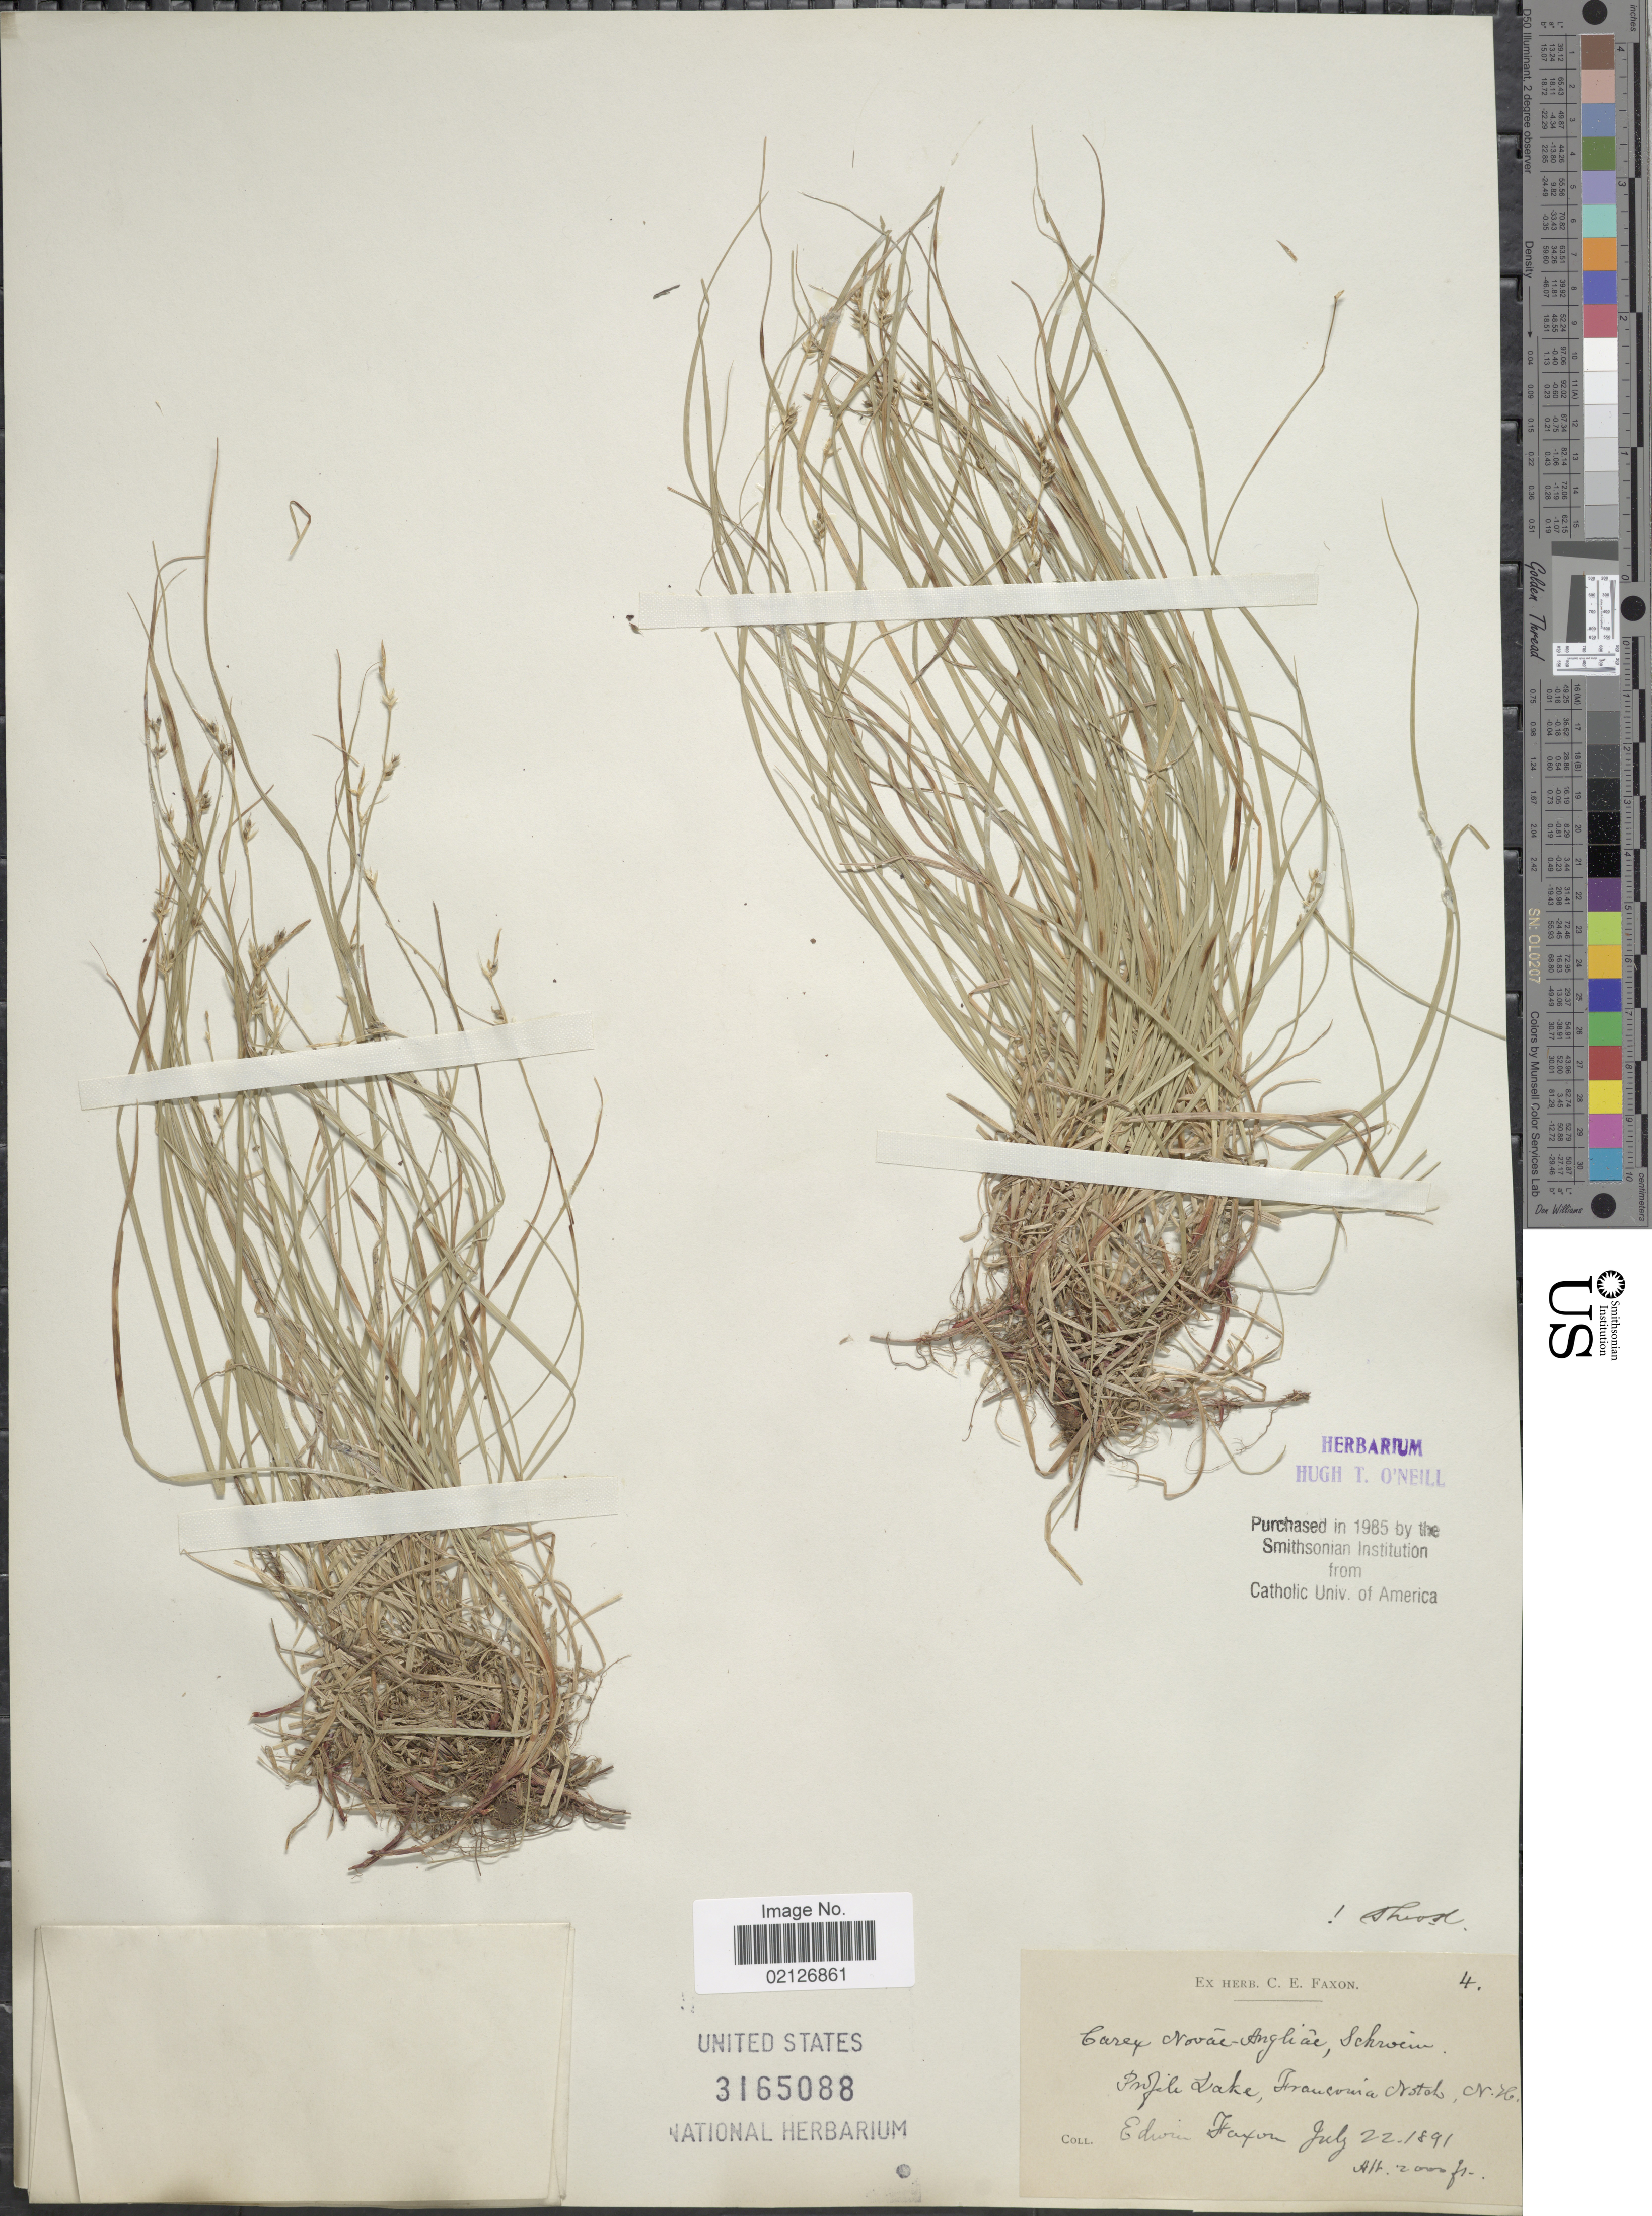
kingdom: Plantae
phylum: Tracheophyta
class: Liliopsida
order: Poales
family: Cyperaceae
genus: Carex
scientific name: Carex novae-angliae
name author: Schwein.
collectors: E. Faxon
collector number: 4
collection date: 1891-07-22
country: United States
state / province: New Hampshire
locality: Profile Lake, Franconia Notch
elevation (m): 610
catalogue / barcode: US 3165088